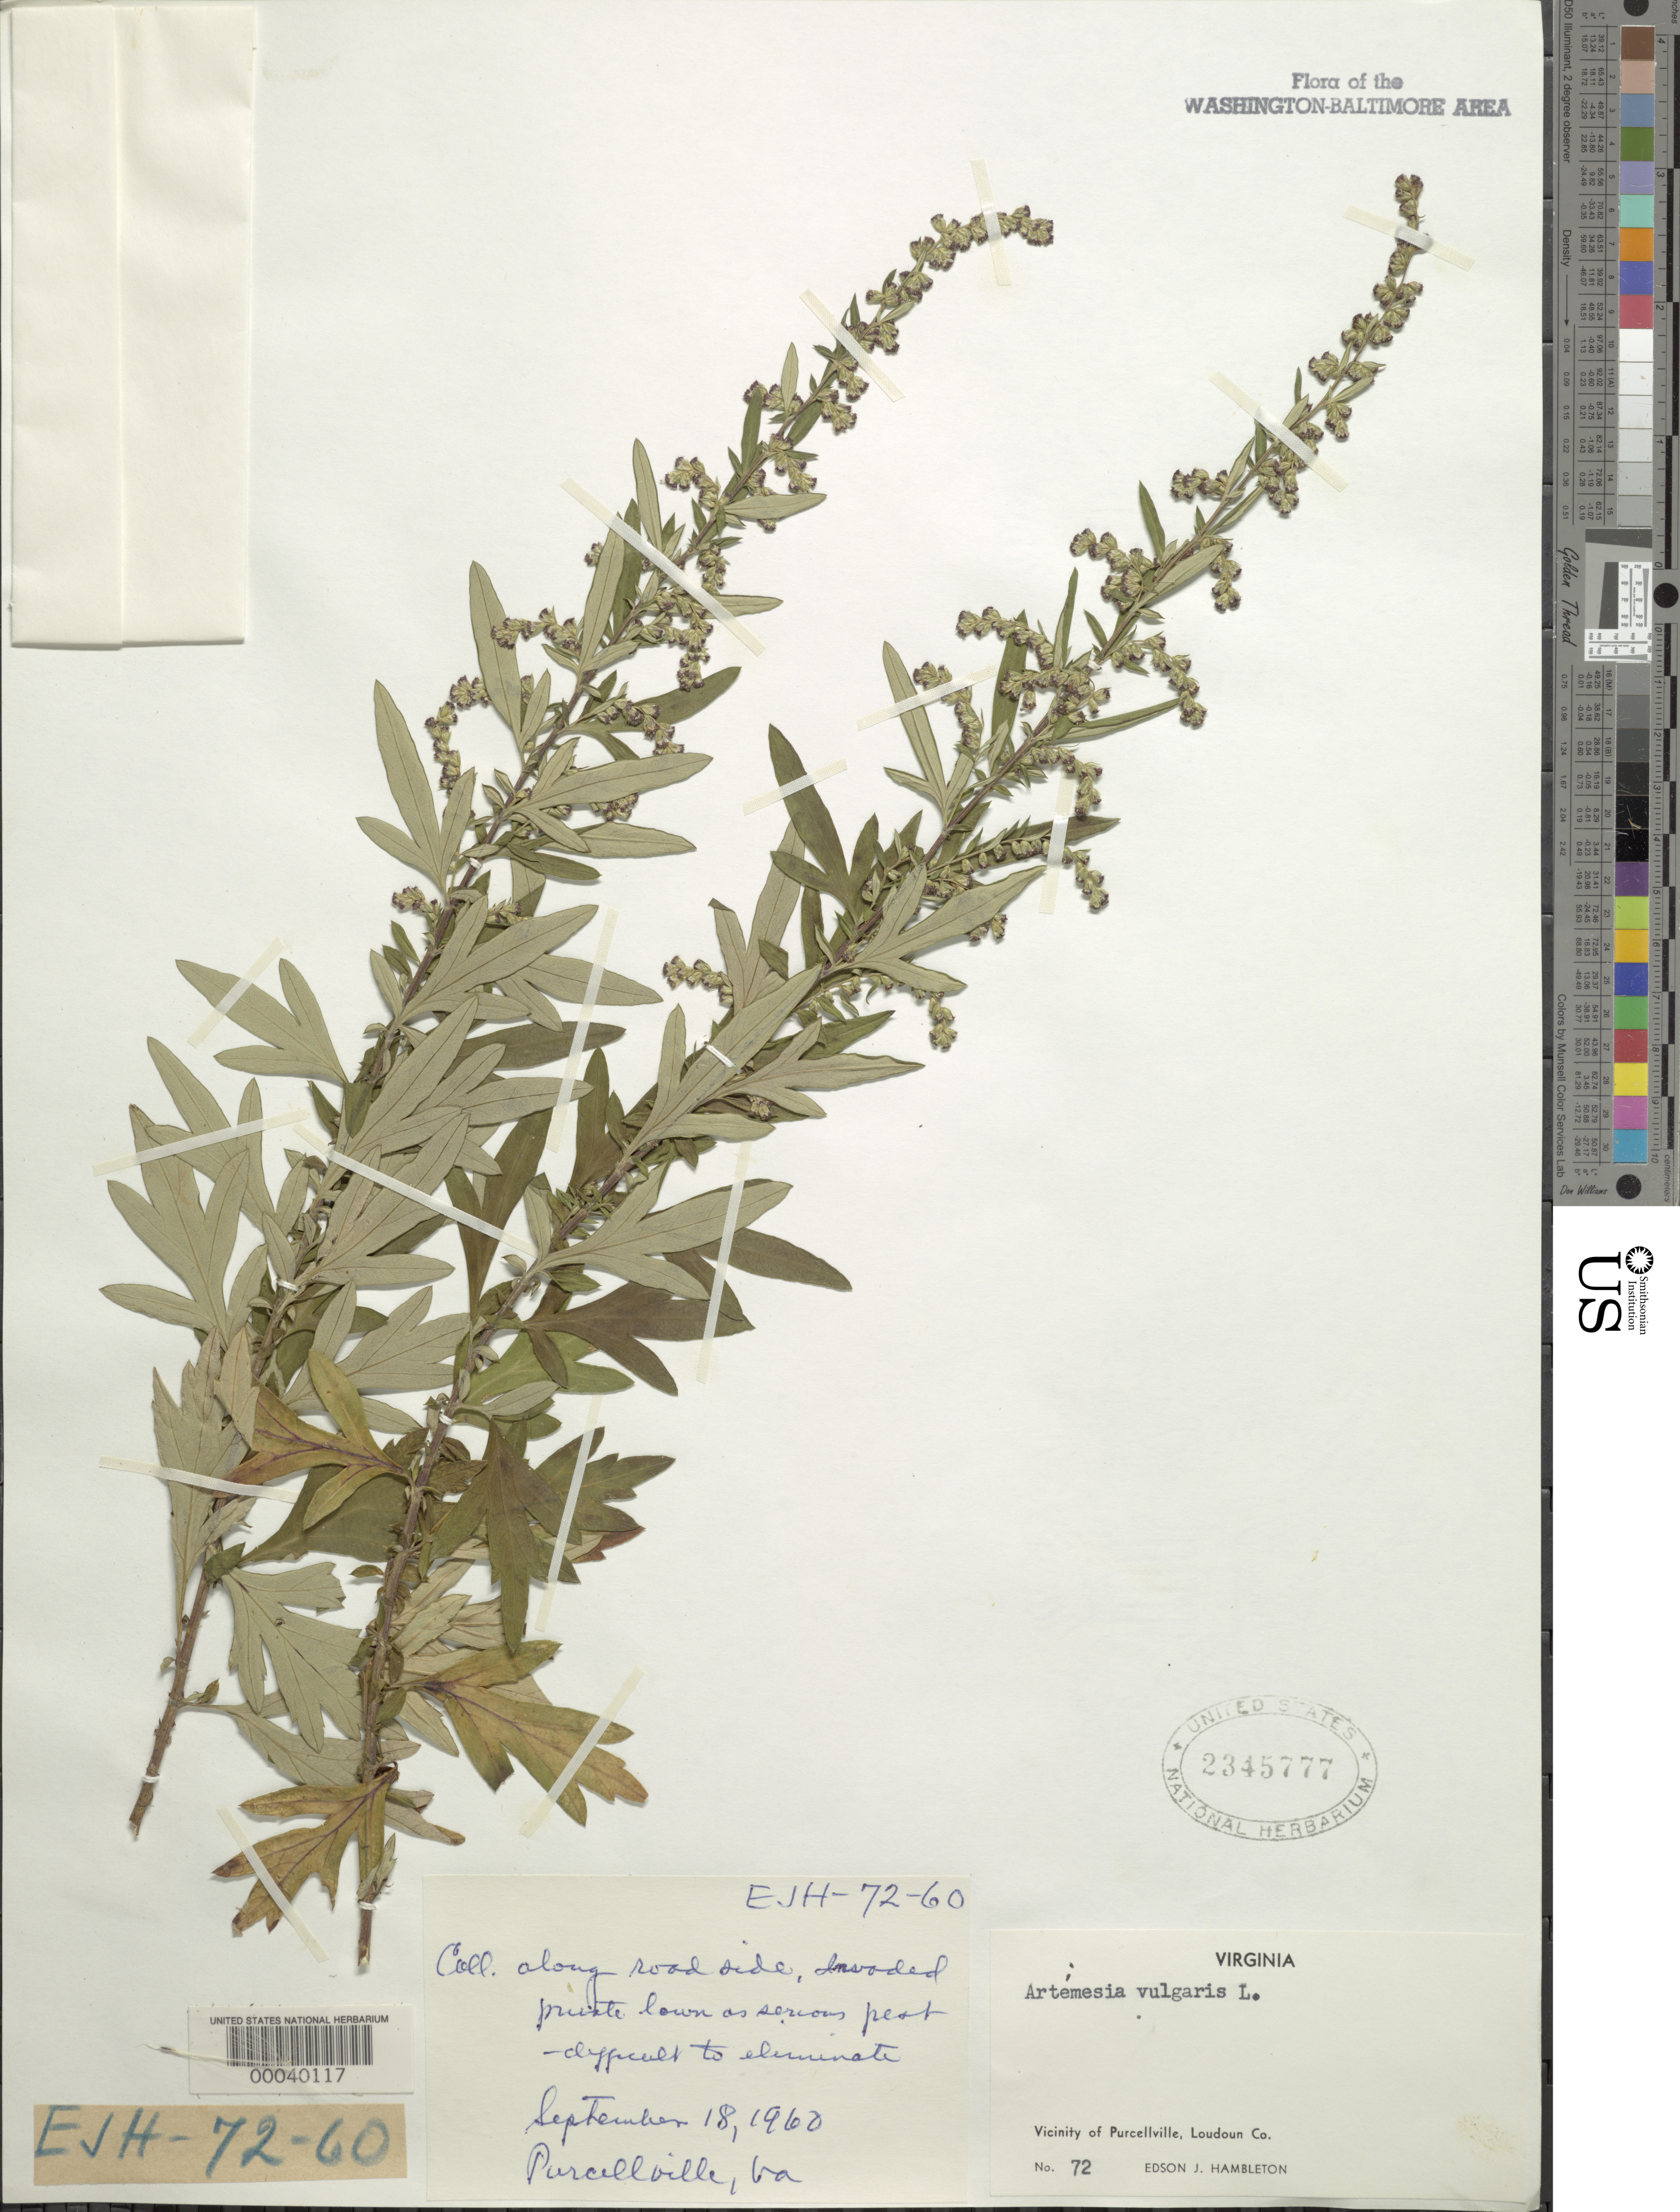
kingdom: Plantae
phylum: Tracheophyta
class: Magnoliopsida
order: Asterales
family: Asteraceae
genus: Artemisia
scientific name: Artemisia vulgaris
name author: L.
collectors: E. Hambleton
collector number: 72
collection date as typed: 18 Sep 1960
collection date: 1960-09-18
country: United States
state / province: Virginia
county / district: Loudoun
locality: Purcellville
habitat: Roadside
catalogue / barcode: US 2345777